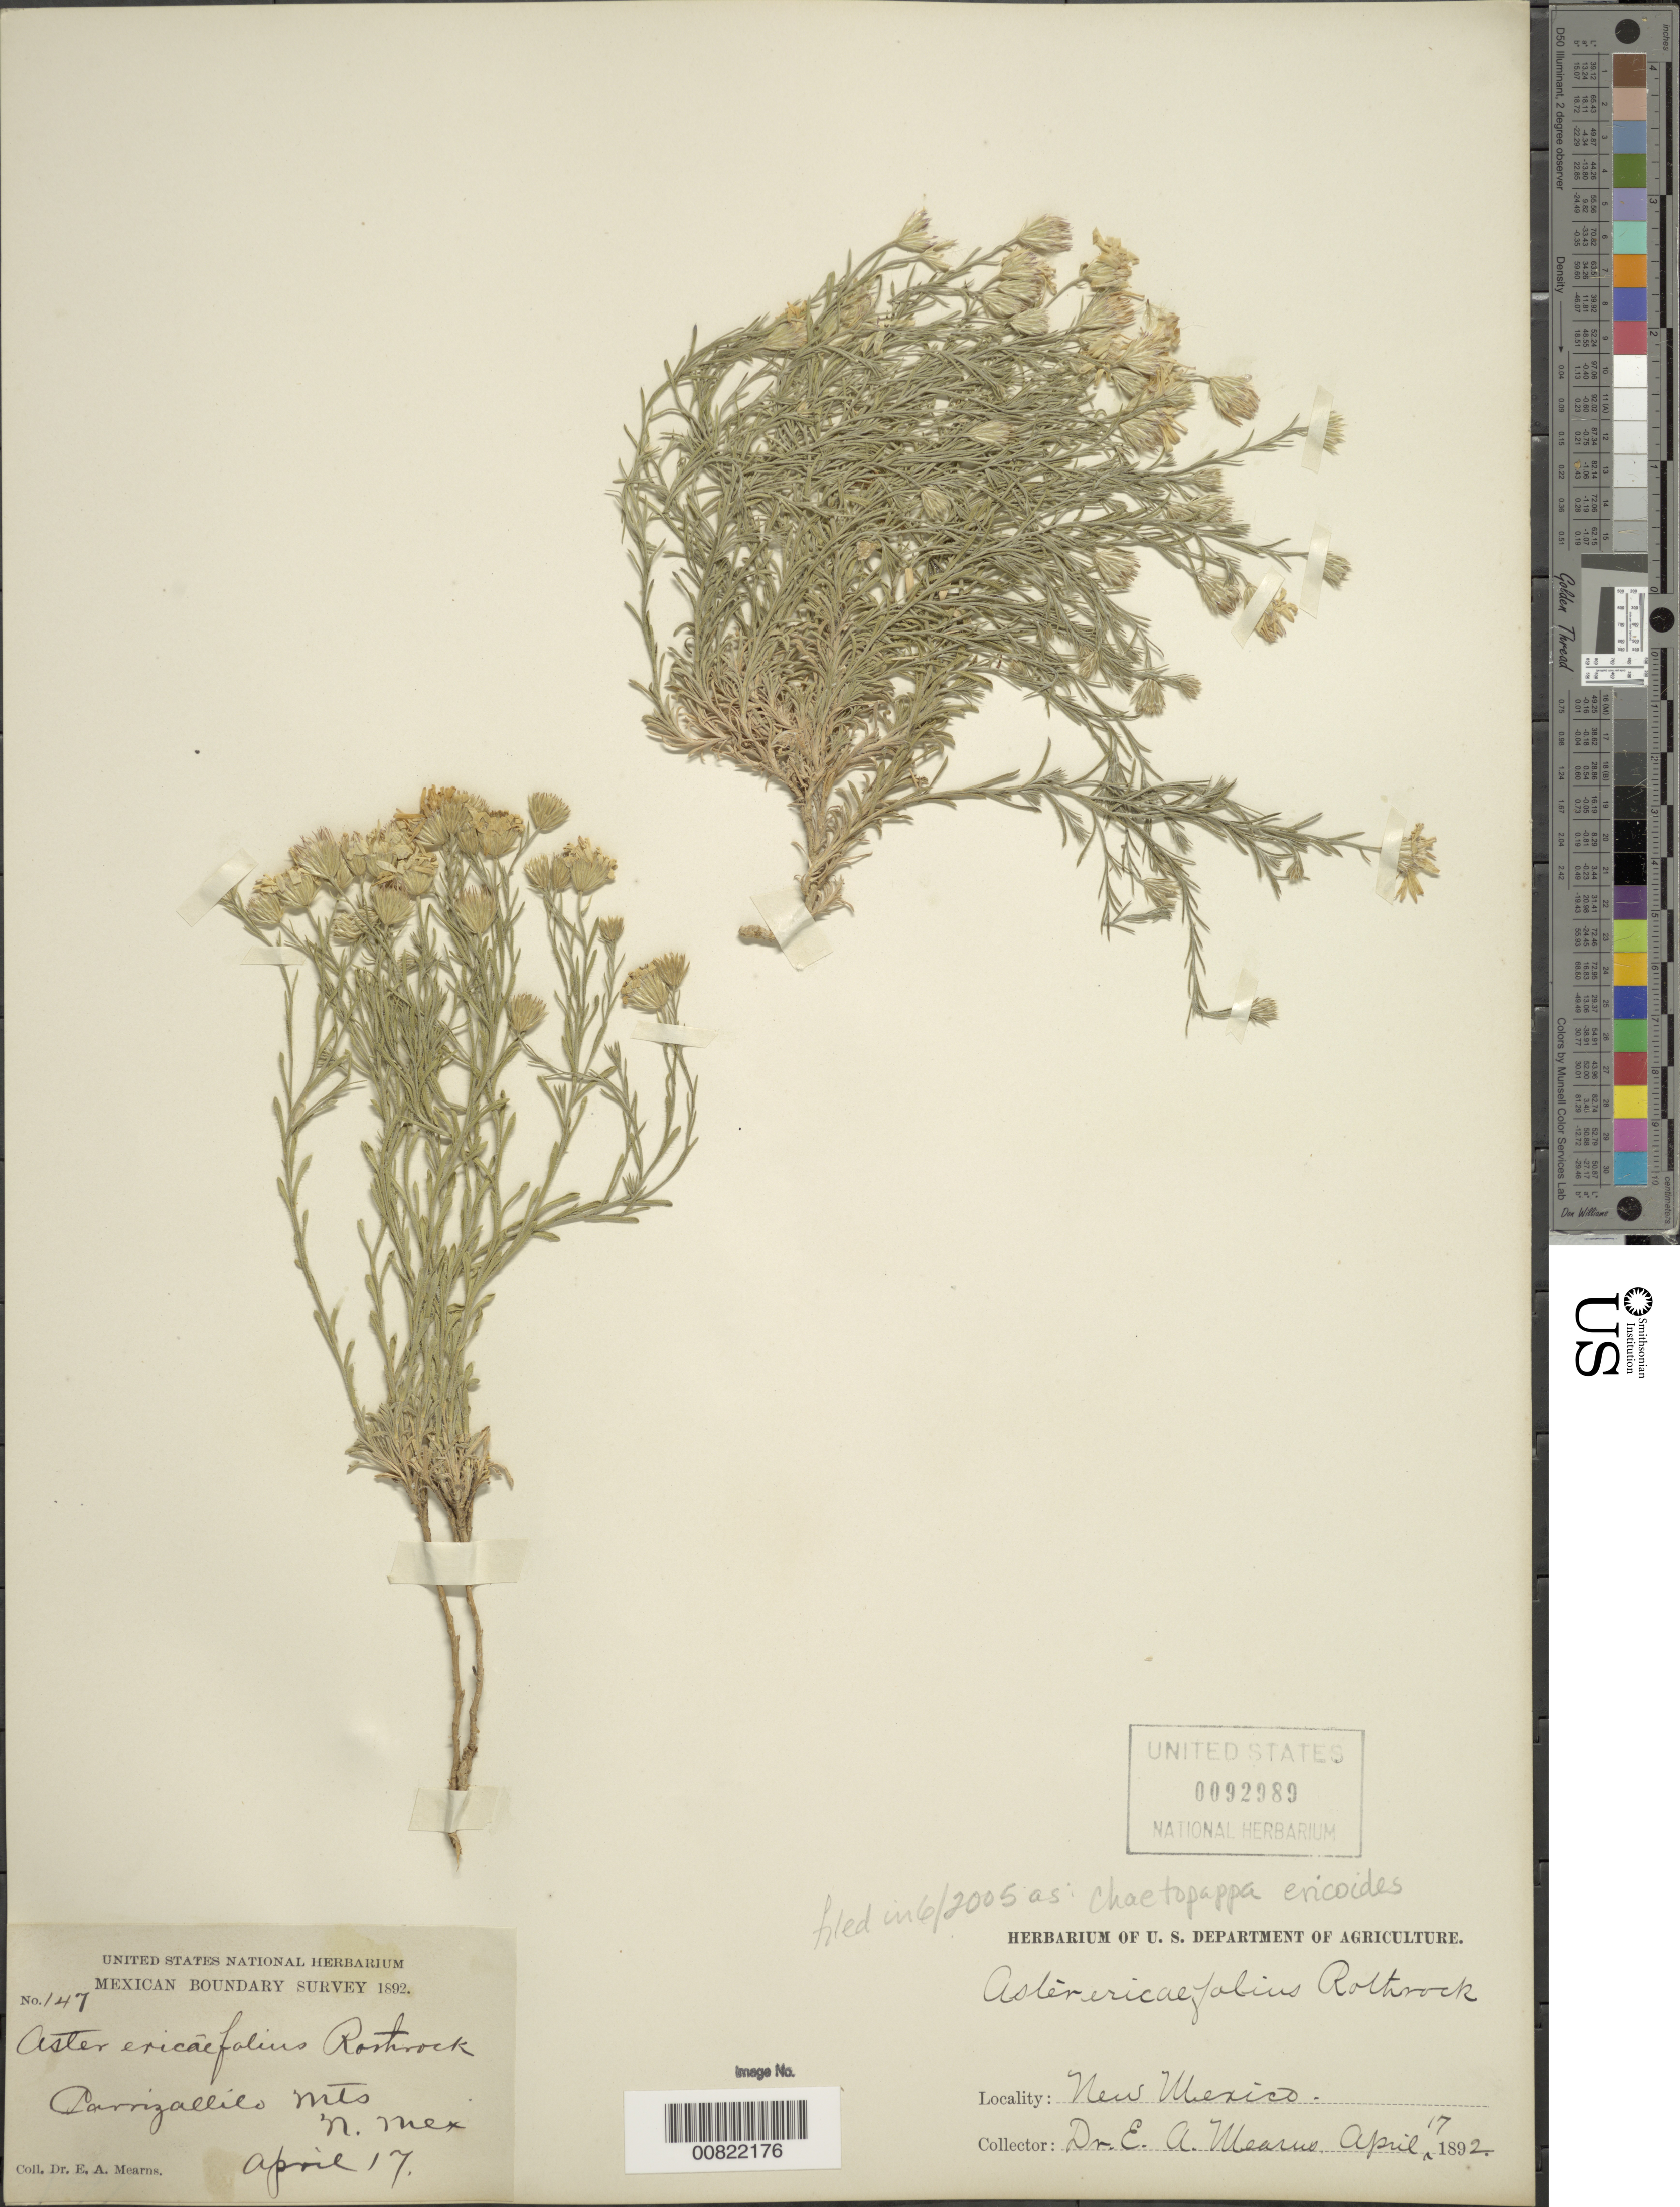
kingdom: Plantae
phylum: Tracheophyta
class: Magnoliopsida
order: Asterales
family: Asteraceae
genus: Chaetopappa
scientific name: Chaetopappa ericoides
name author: (Torr.) G.L. Nesom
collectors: E. A. Mearns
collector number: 147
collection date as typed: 17 Apr 1892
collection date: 1892-04-17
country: United States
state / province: New Mexico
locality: Carrizalito Mts., New Mexico.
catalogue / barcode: US 92989